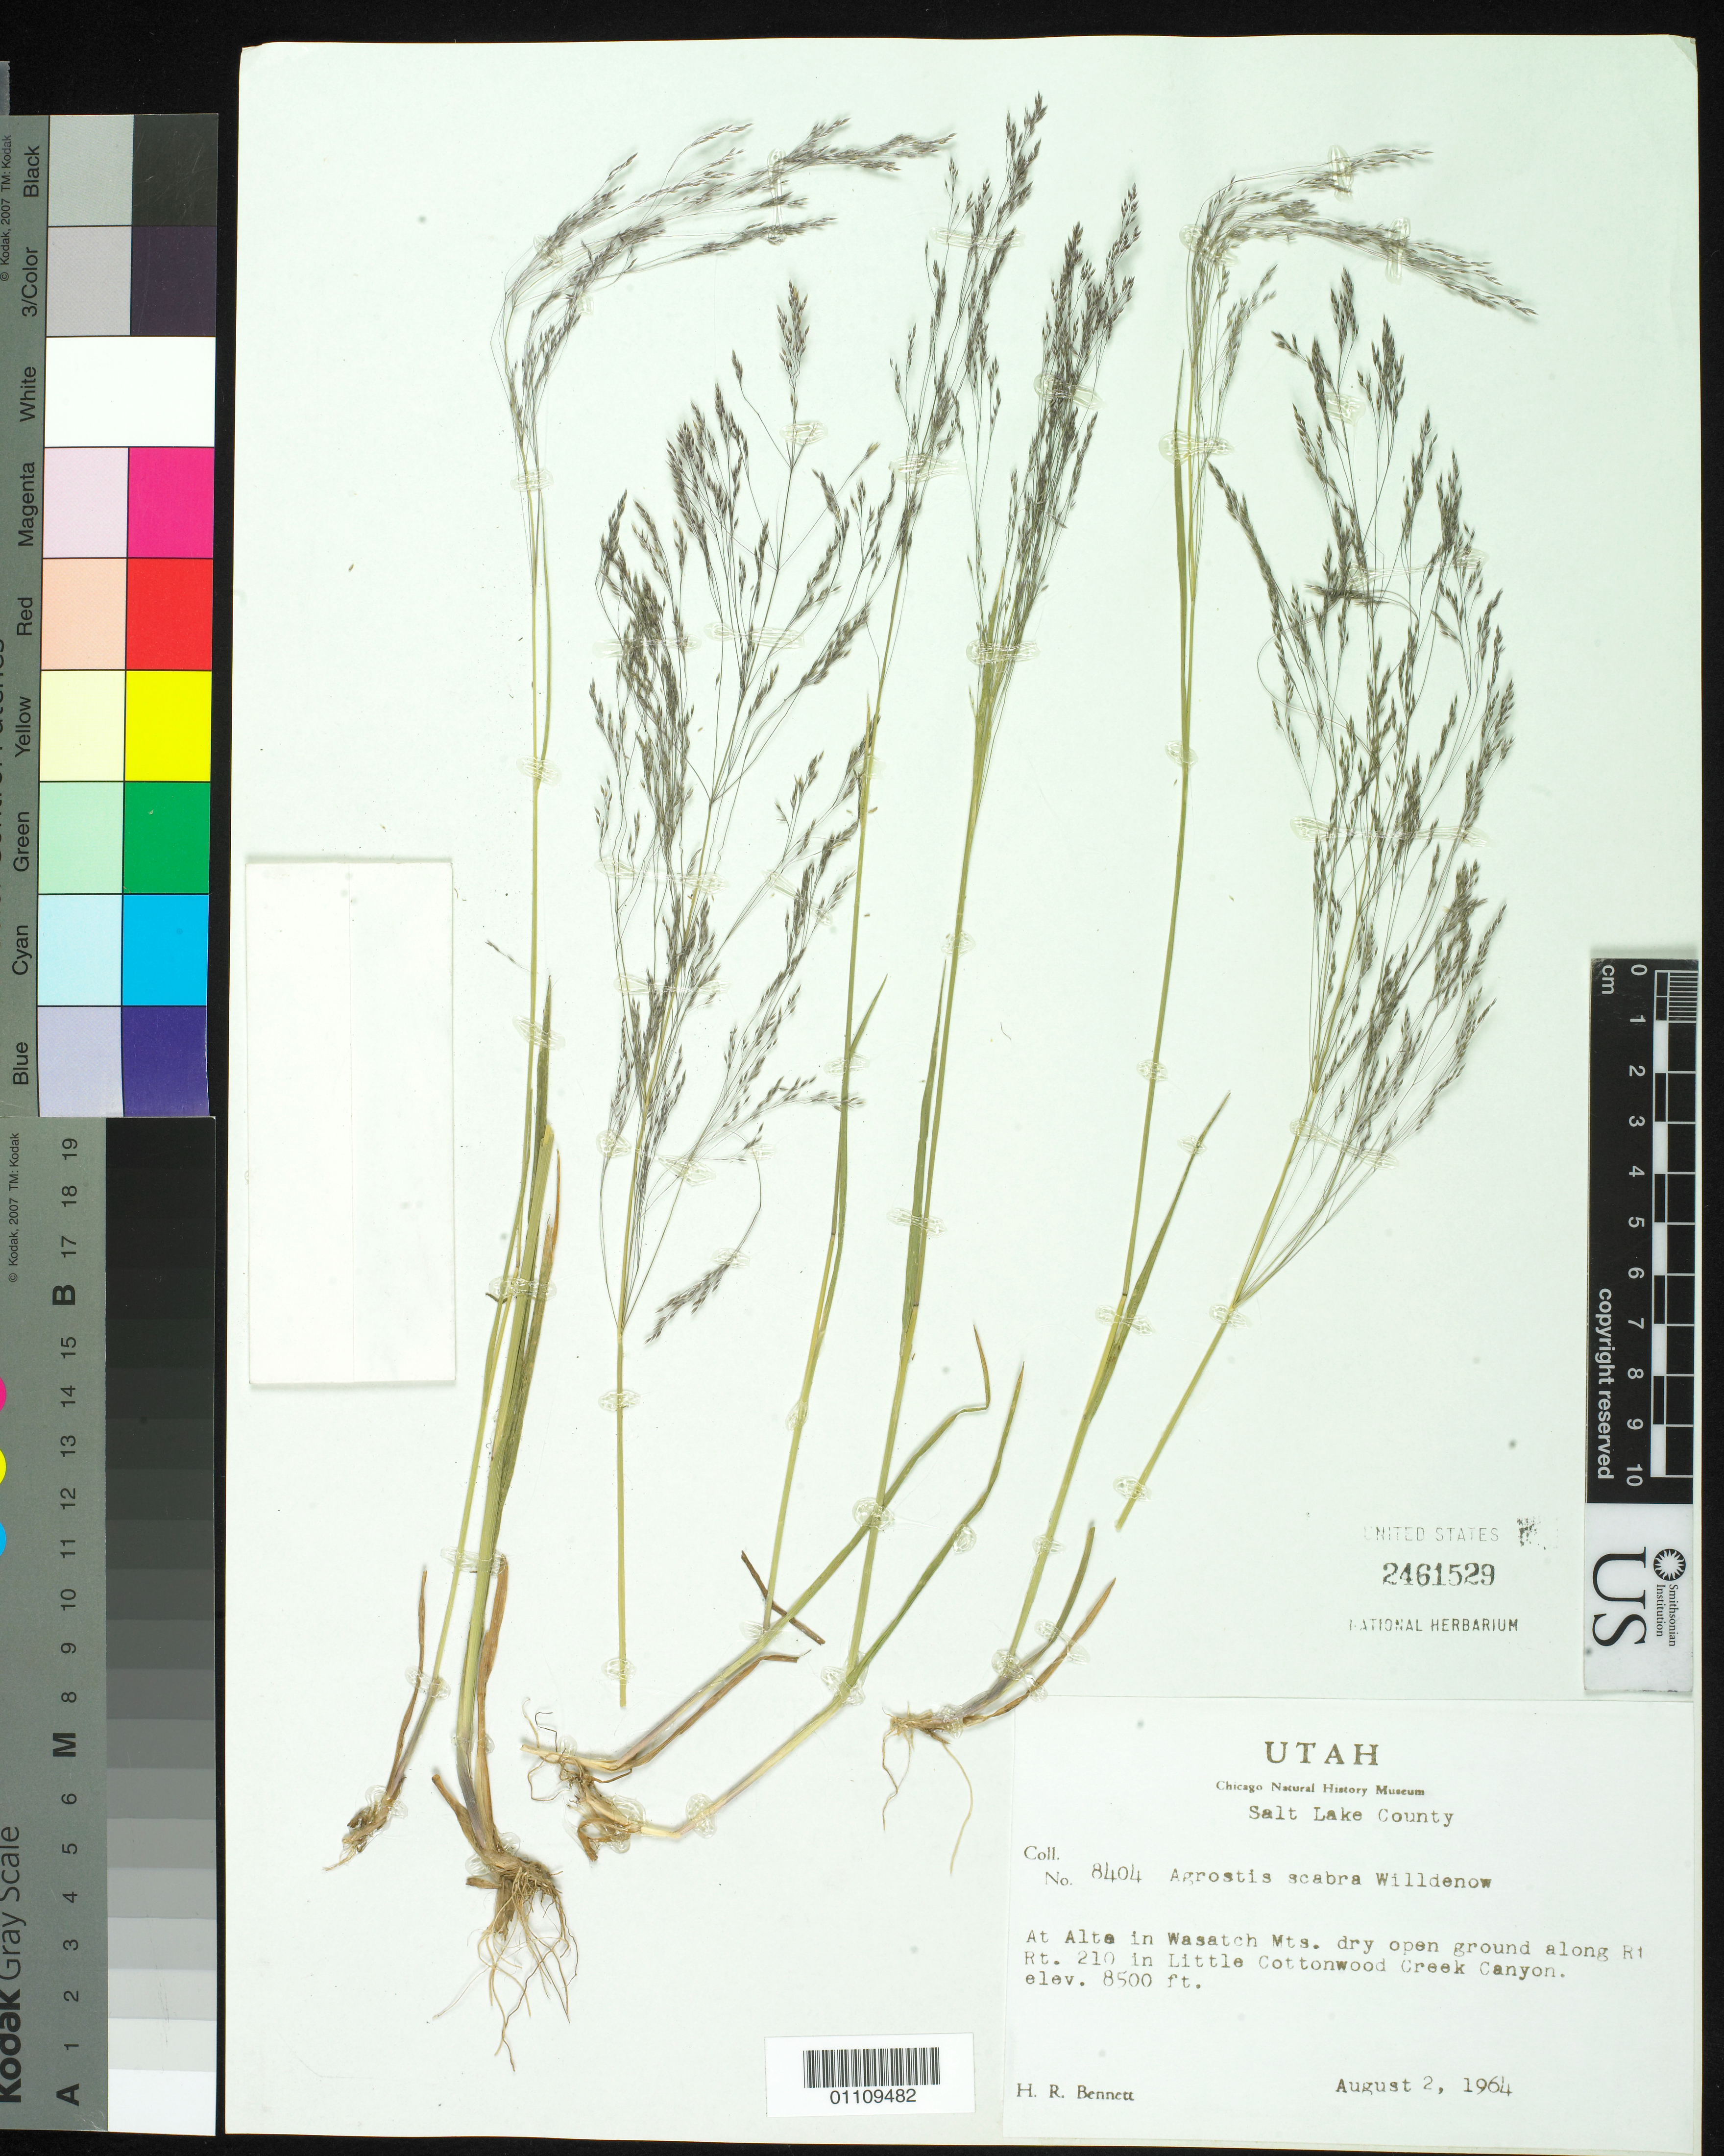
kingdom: Plantae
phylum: Tracheophyta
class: Liliopsida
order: Poales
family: Poaceae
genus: Agrostis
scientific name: Agrostis scabra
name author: Willd.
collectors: H. R. Bennett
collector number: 8404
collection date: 1964-08-02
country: United States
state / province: Utah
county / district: Salt Lake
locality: At alte in Wasatch Mts., in Little Cottonwood Creek Canyon.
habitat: dry open ground.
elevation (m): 2591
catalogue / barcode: US 2461529